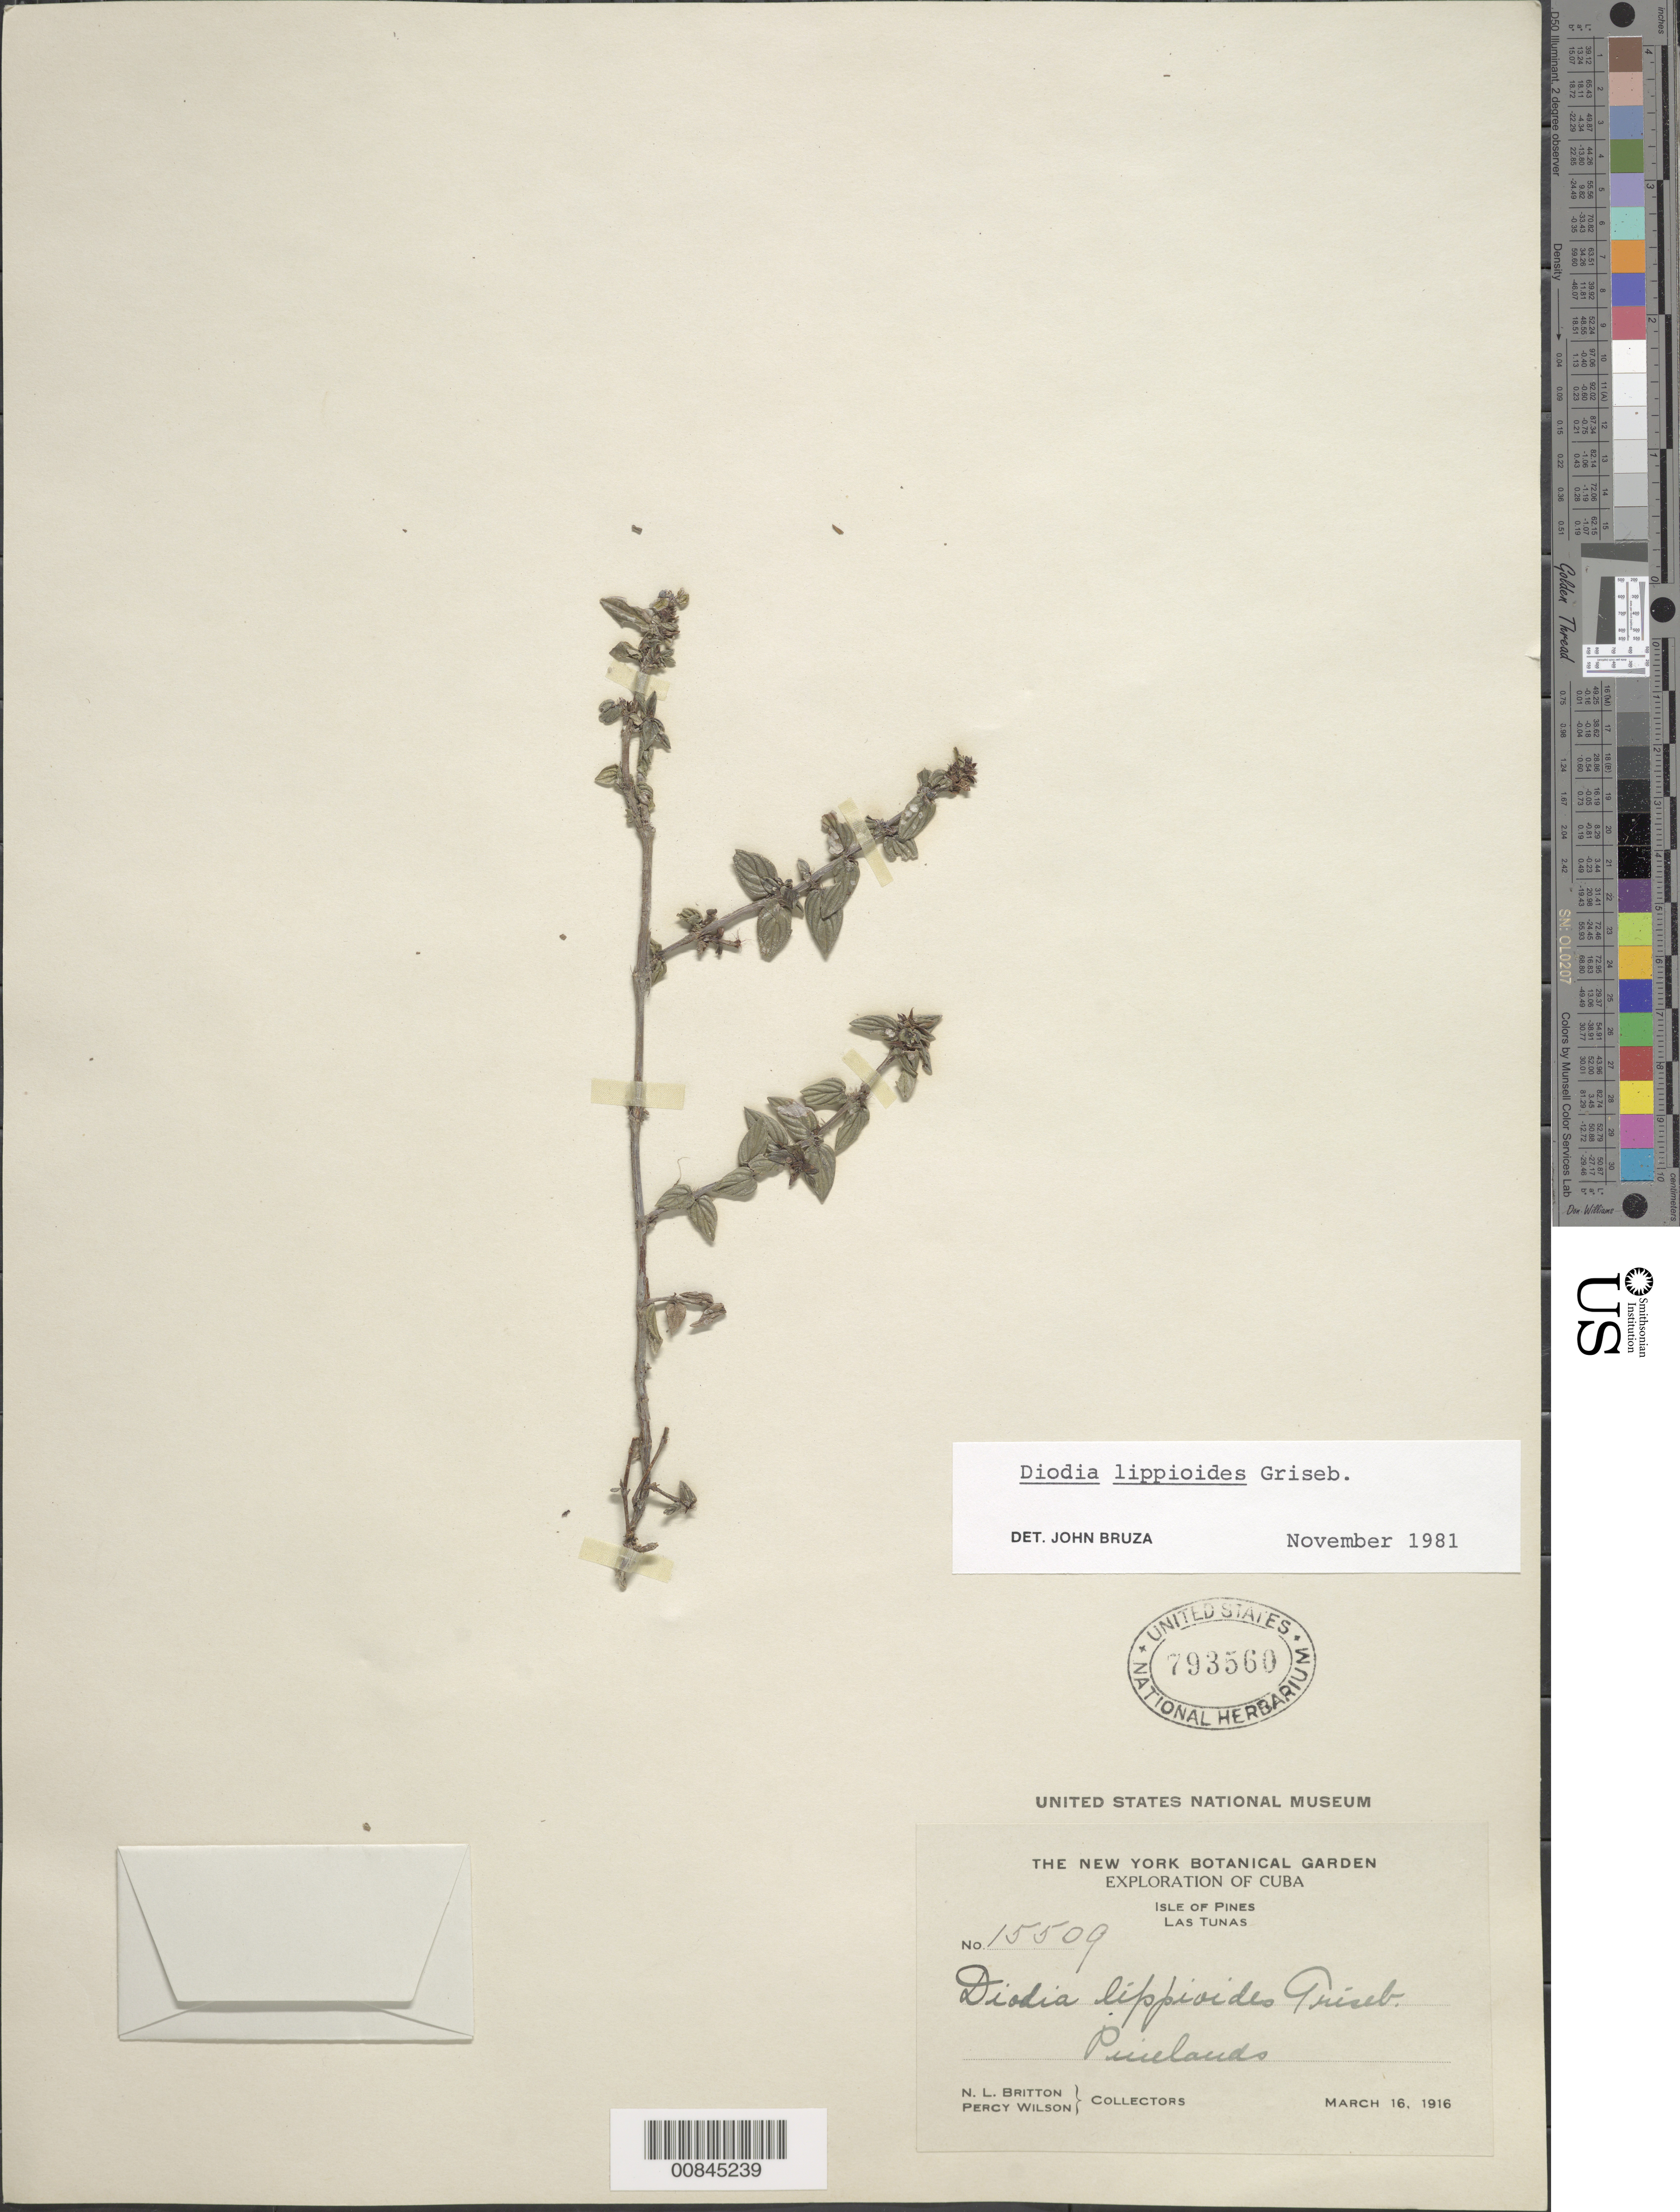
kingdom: Plantae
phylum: Tracheophyta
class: Magnoliopsida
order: Gentianales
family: Rubiaceae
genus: Diodia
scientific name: Diodia lippioides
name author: Griseb.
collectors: N. Britton & P. Wilson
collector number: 15509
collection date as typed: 16 Mar 1916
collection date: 1916-03-16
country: Cuba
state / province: Isla de La Juventud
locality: Las Tunas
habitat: Pinelands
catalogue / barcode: US 793560